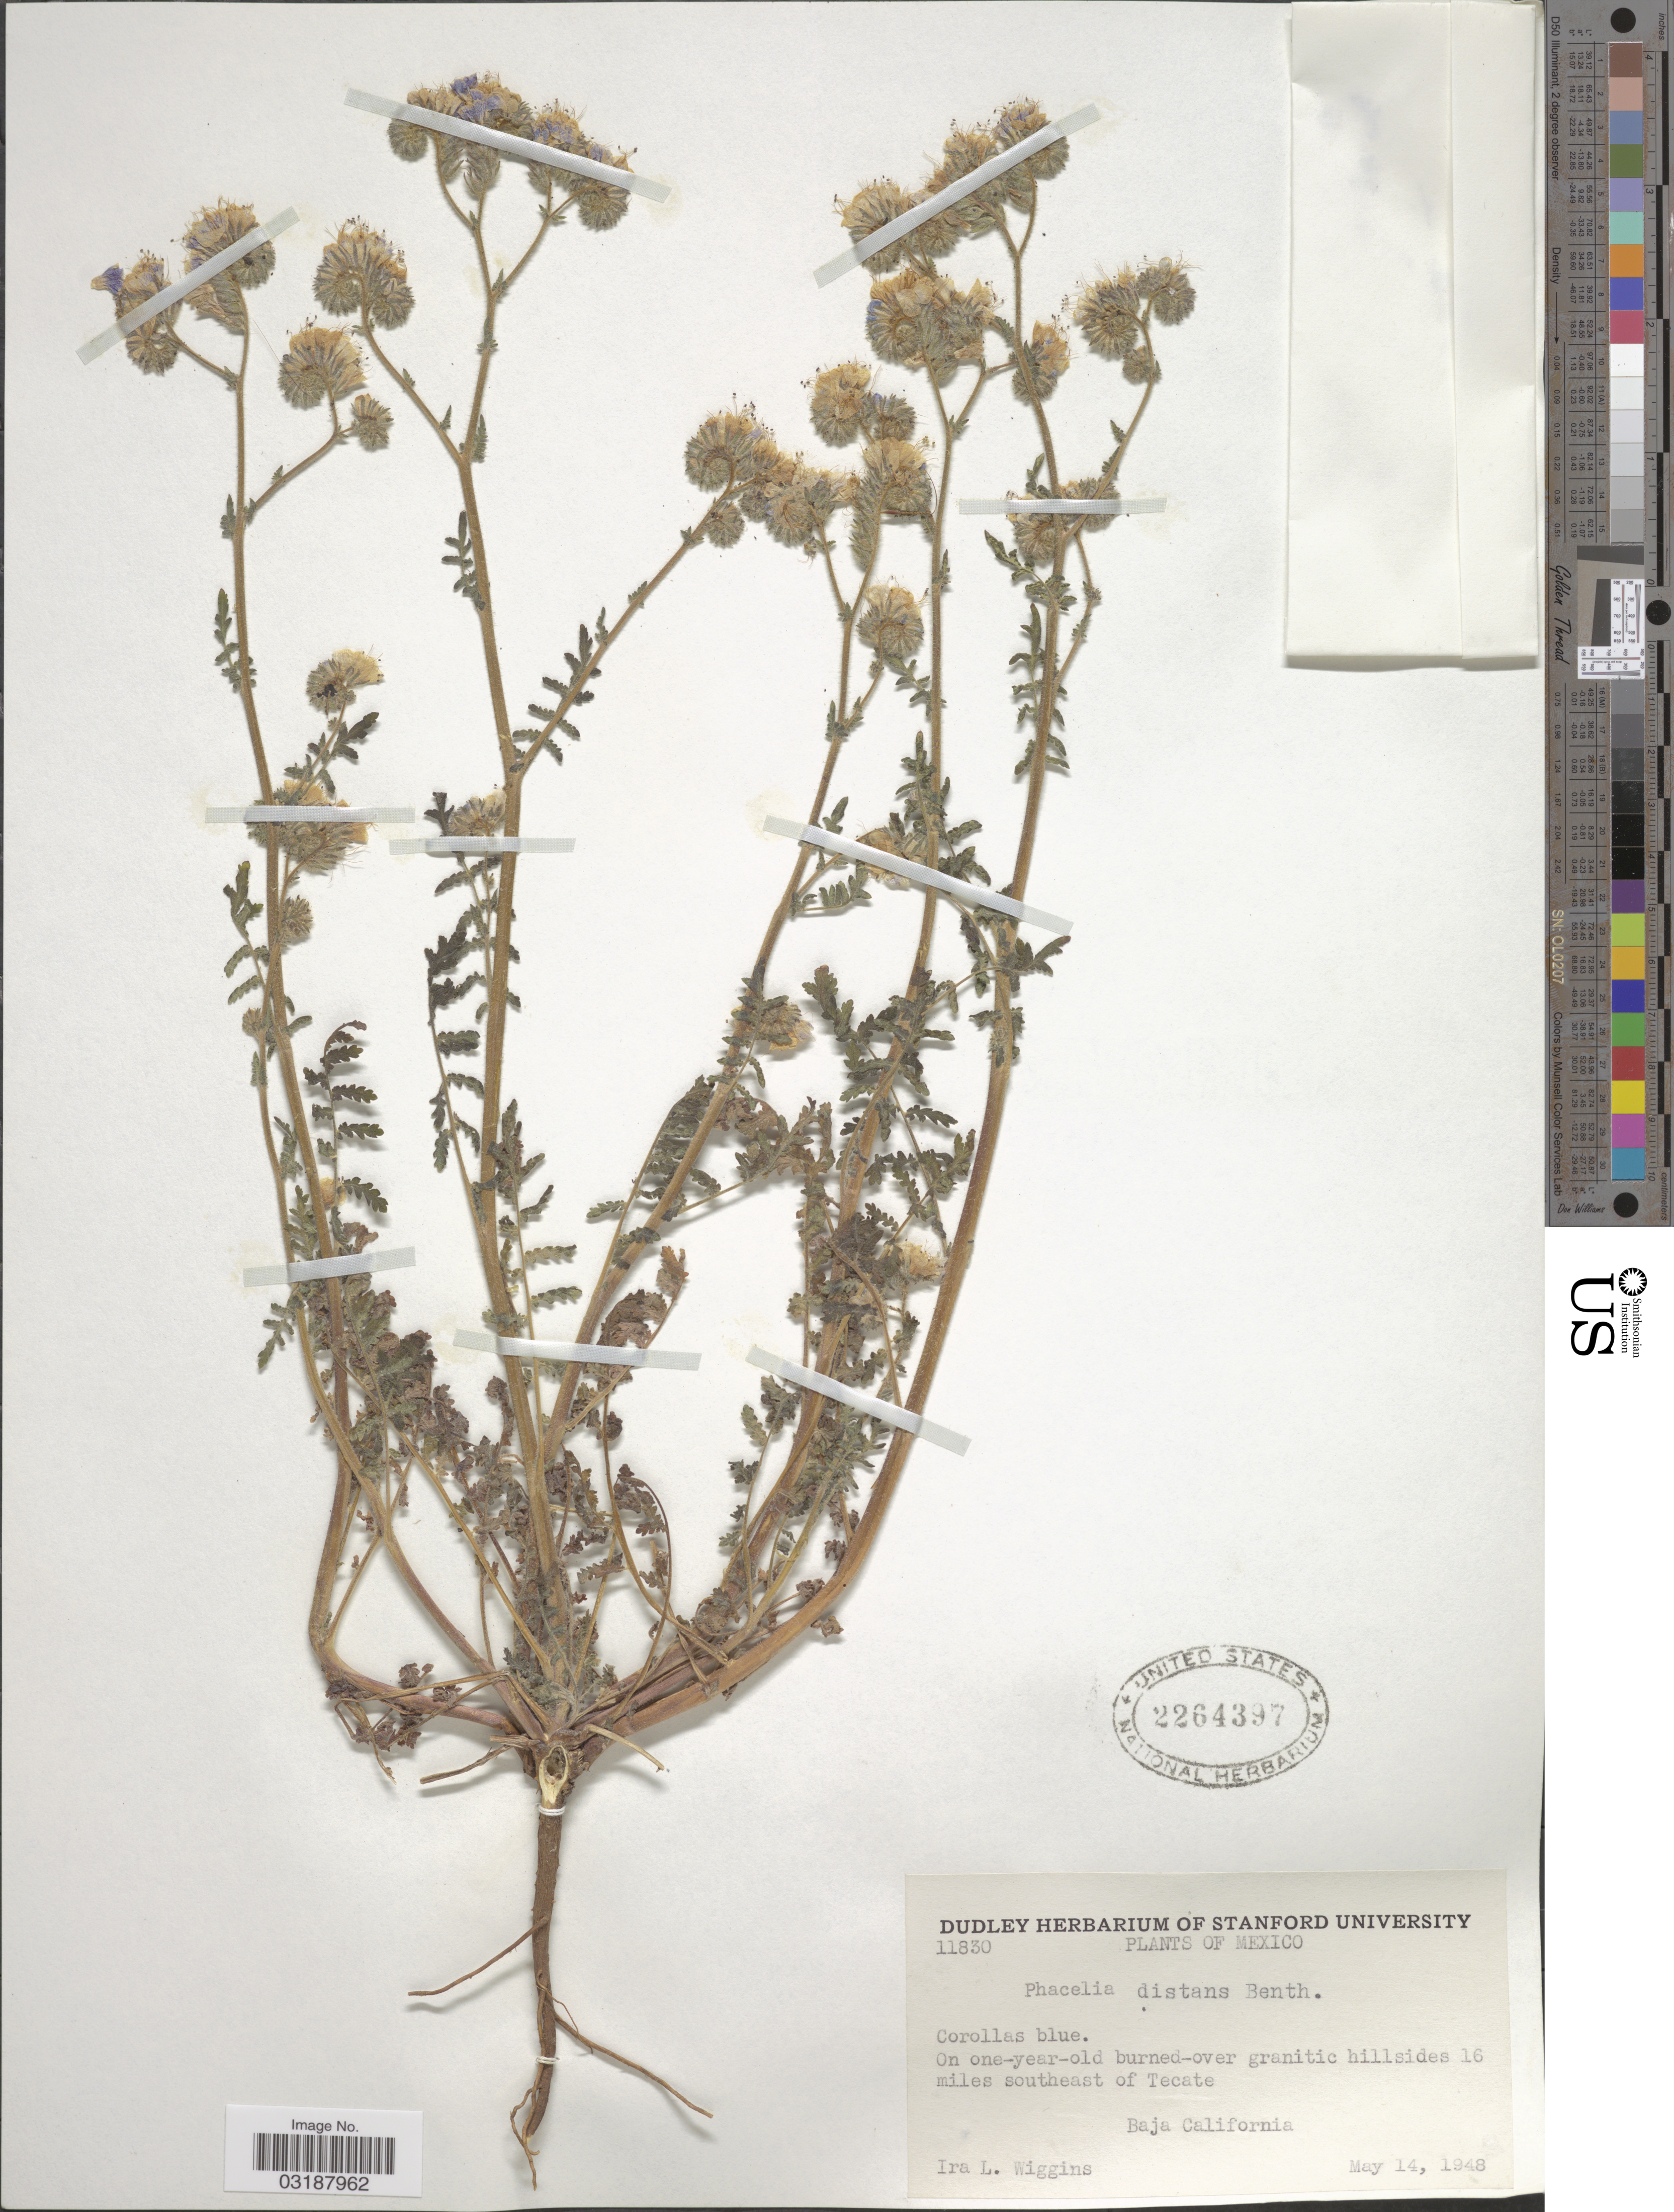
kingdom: Plantae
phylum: Tracheophyta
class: Magnoliopsida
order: Boraginales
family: Hydrophyllaceae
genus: Phacelia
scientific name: Phacelia distans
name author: Benth.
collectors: I. L. Wiggins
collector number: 11830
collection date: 1948-05-14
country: Mexico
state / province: Baja California Norte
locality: On one-year-old burned-over granitic hillsides 16 miles southeast of Tecate.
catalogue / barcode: US 2264397